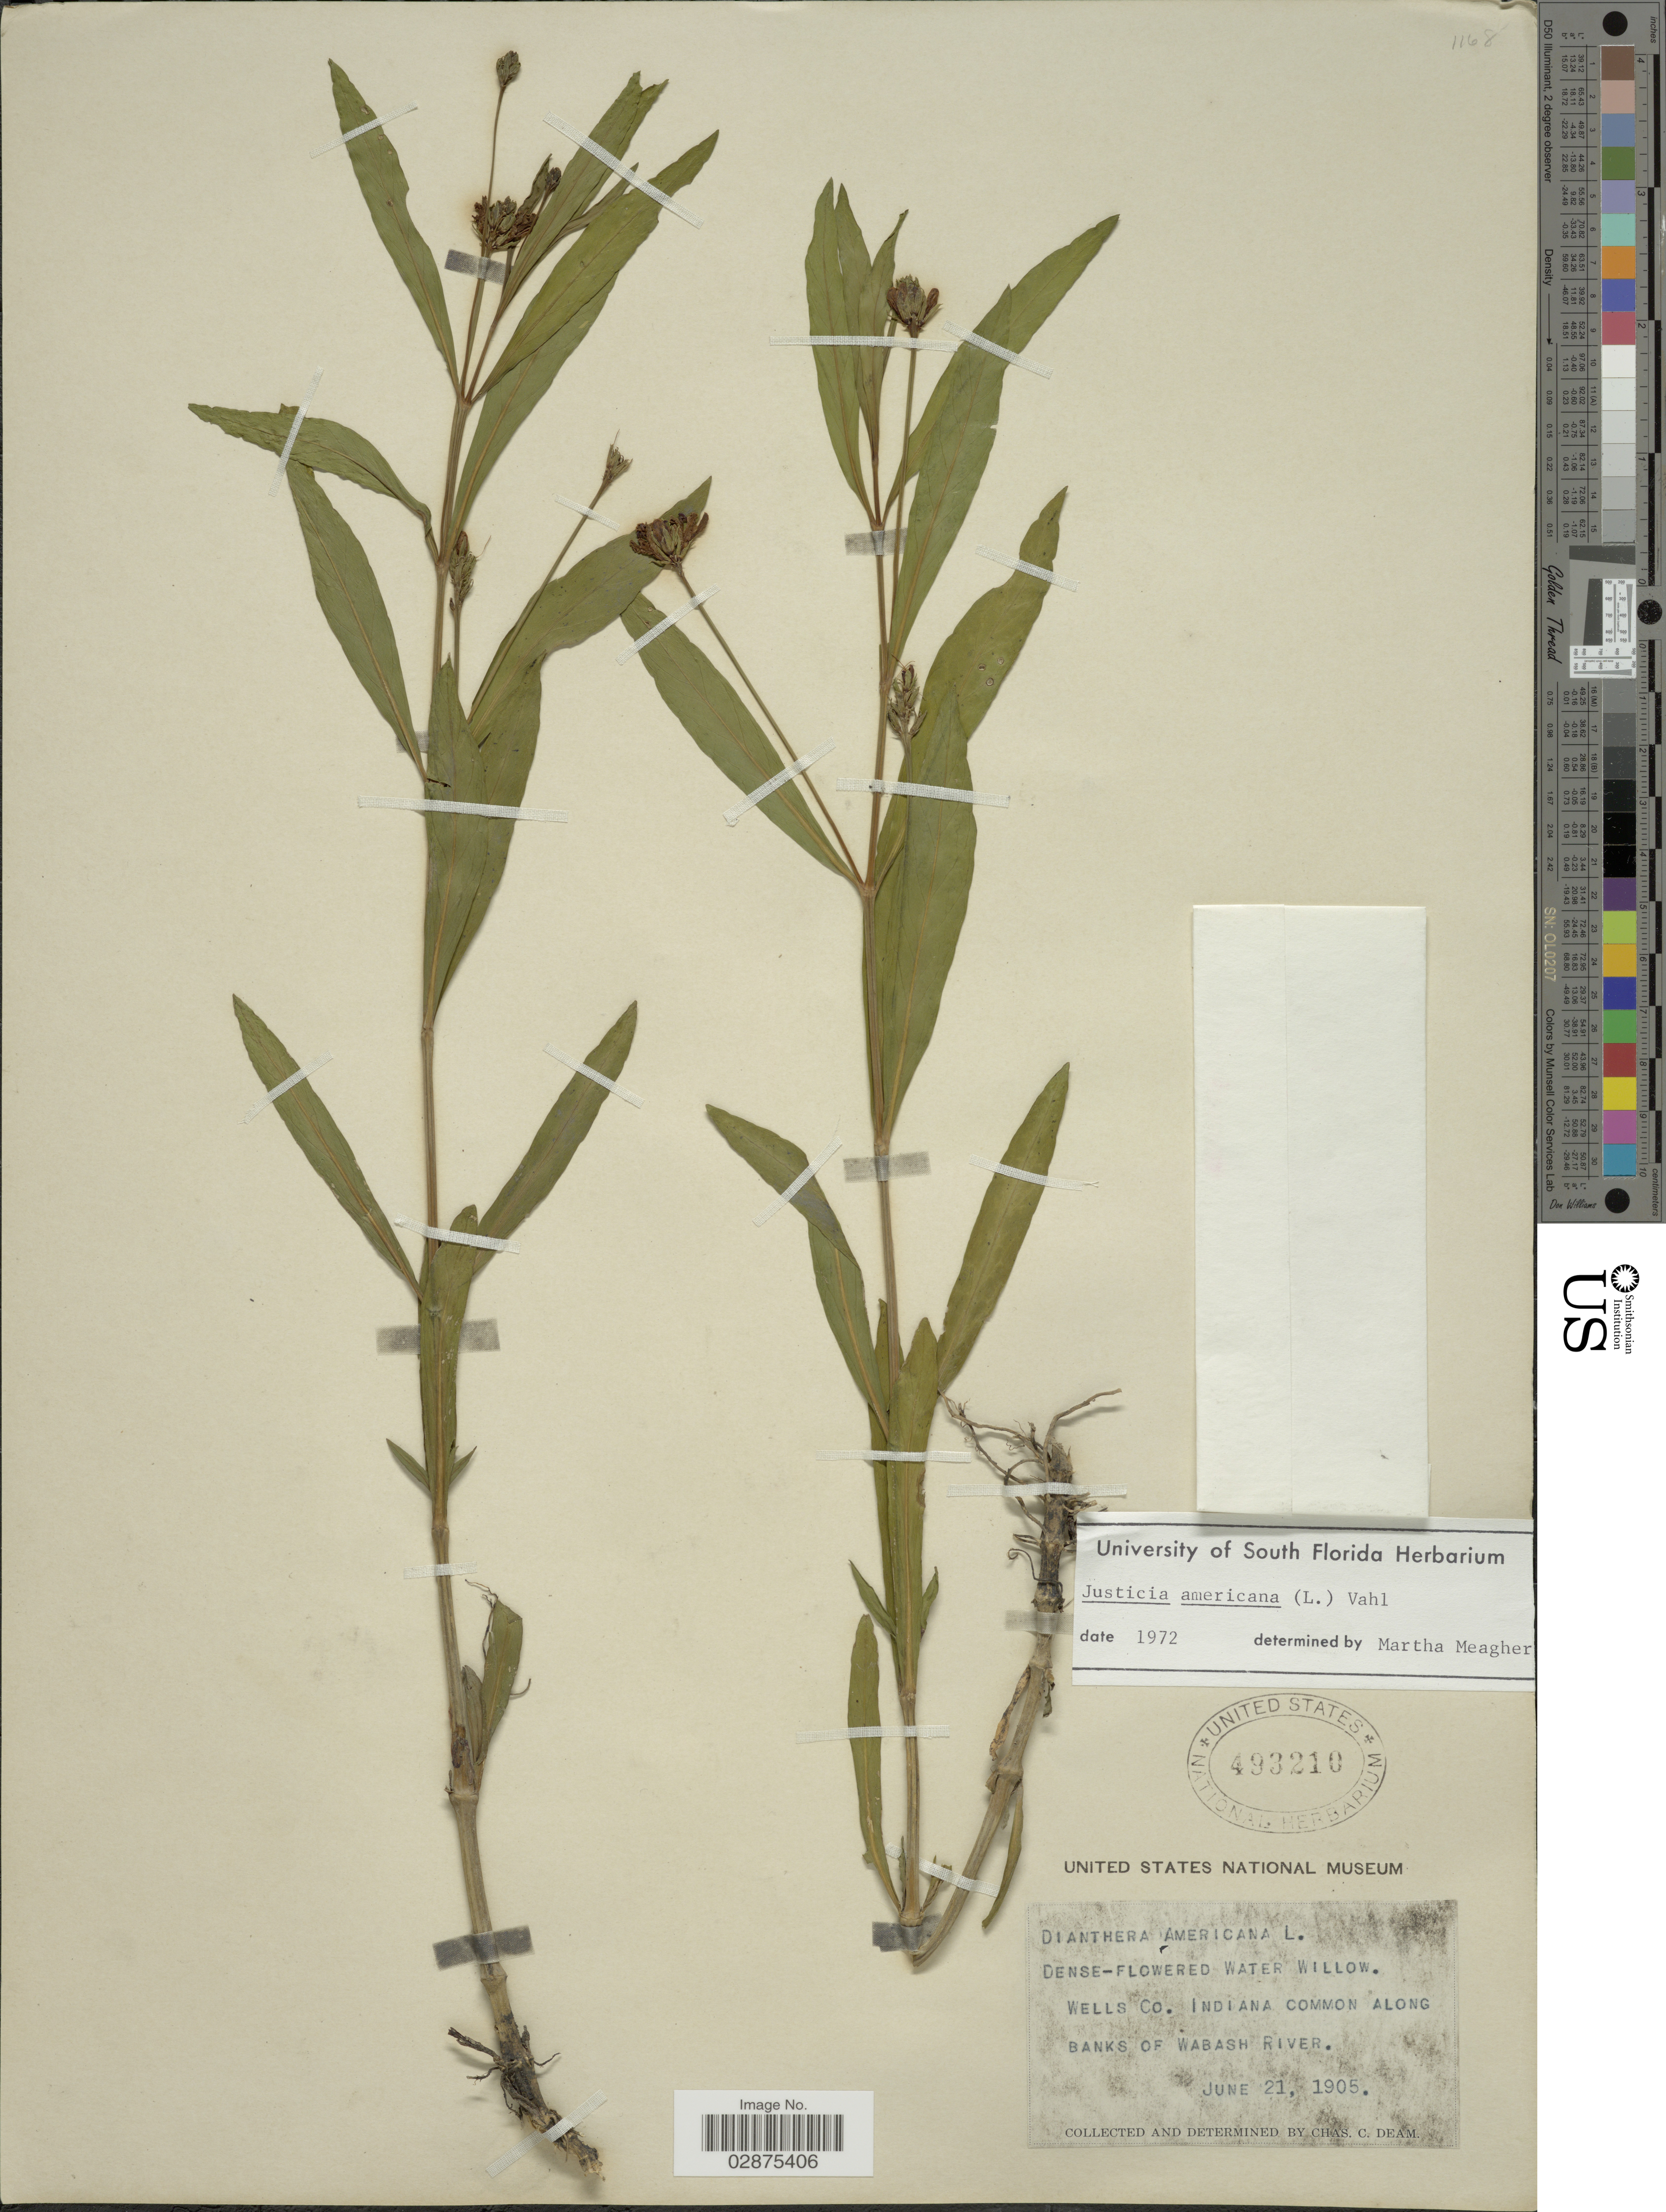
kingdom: Plantae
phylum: Tracheophyta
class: Magnoliopsida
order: Lamiales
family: Acanthaceae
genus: Justicia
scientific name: Justicia americana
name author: (L.) Vahl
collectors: C. C. Deam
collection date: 1905-06-21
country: United States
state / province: Indiana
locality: Wells Co. Indiana common along banks of Wabash River.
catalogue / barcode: US 493210